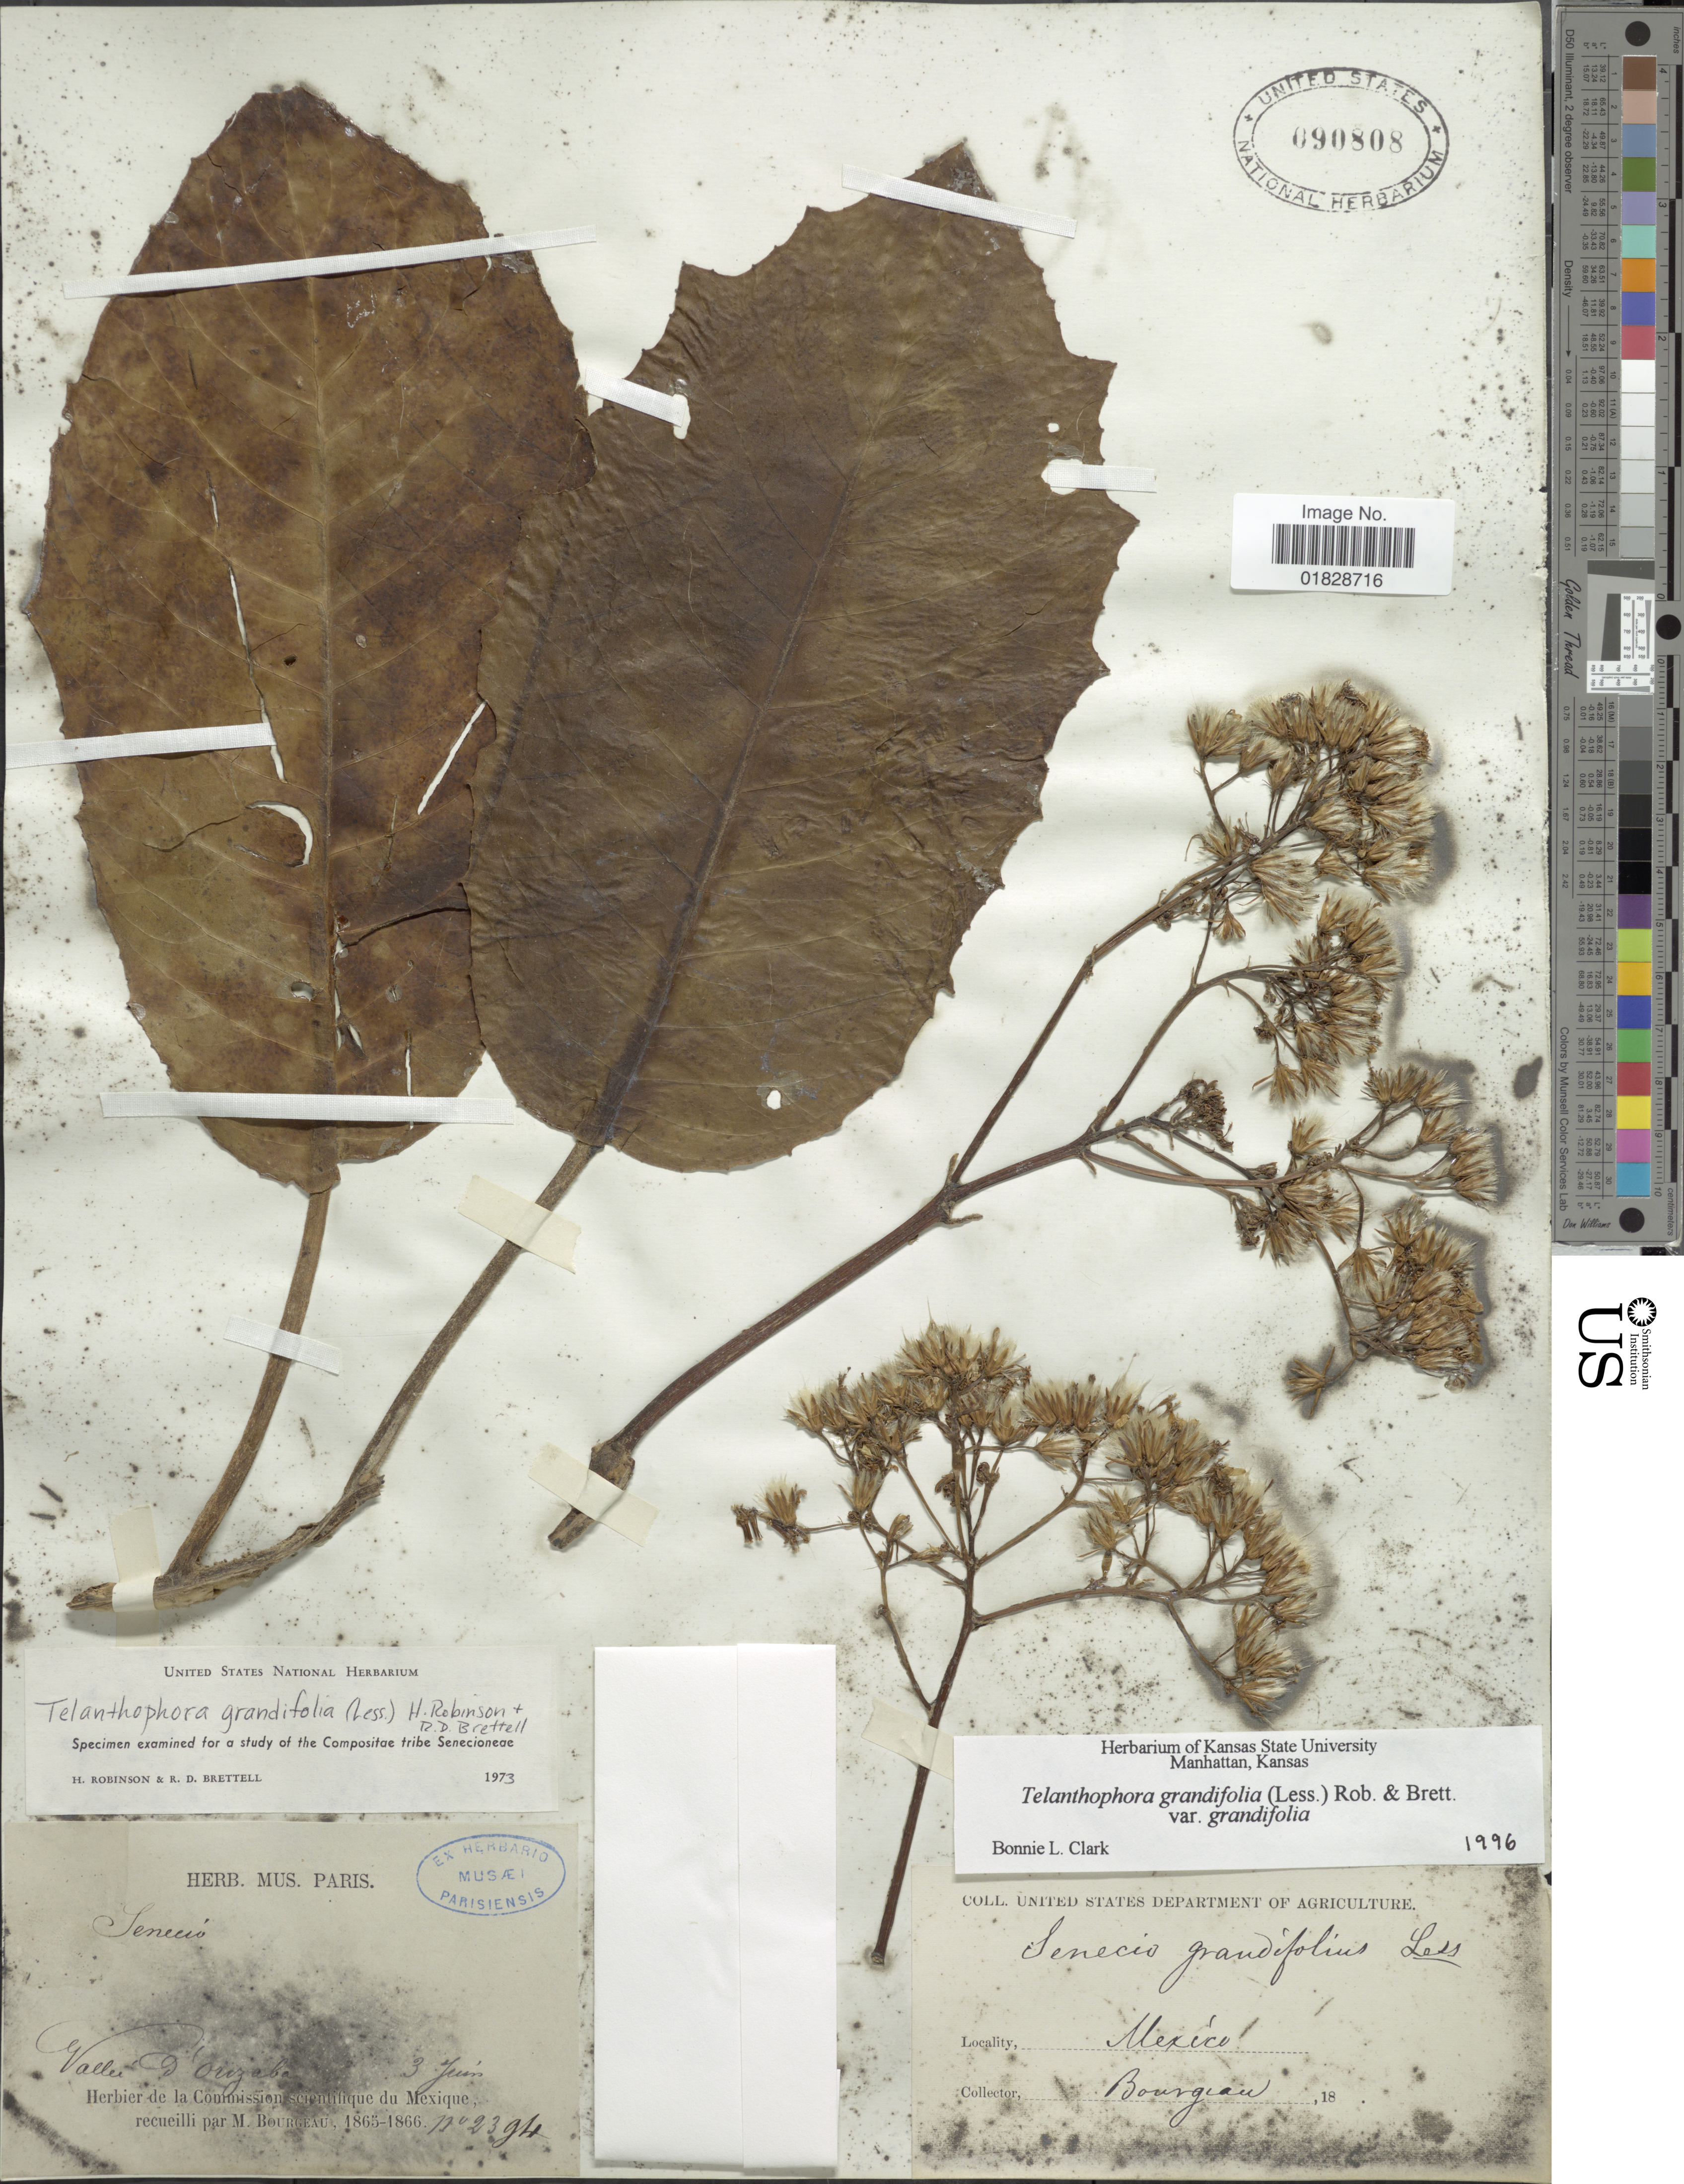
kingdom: Plantae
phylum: Tracheophyta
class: Magnoliopsida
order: Asterales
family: Asteraceae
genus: Telanthophora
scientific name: Telanthophora grandifolia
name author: (Less.) H. Rob. & Brettell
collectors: M. Bourgeau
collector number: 2394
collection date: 1865-06-03/1866-06-03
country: Mexico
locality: Vallée d'Orizaba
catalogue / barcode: US 90808